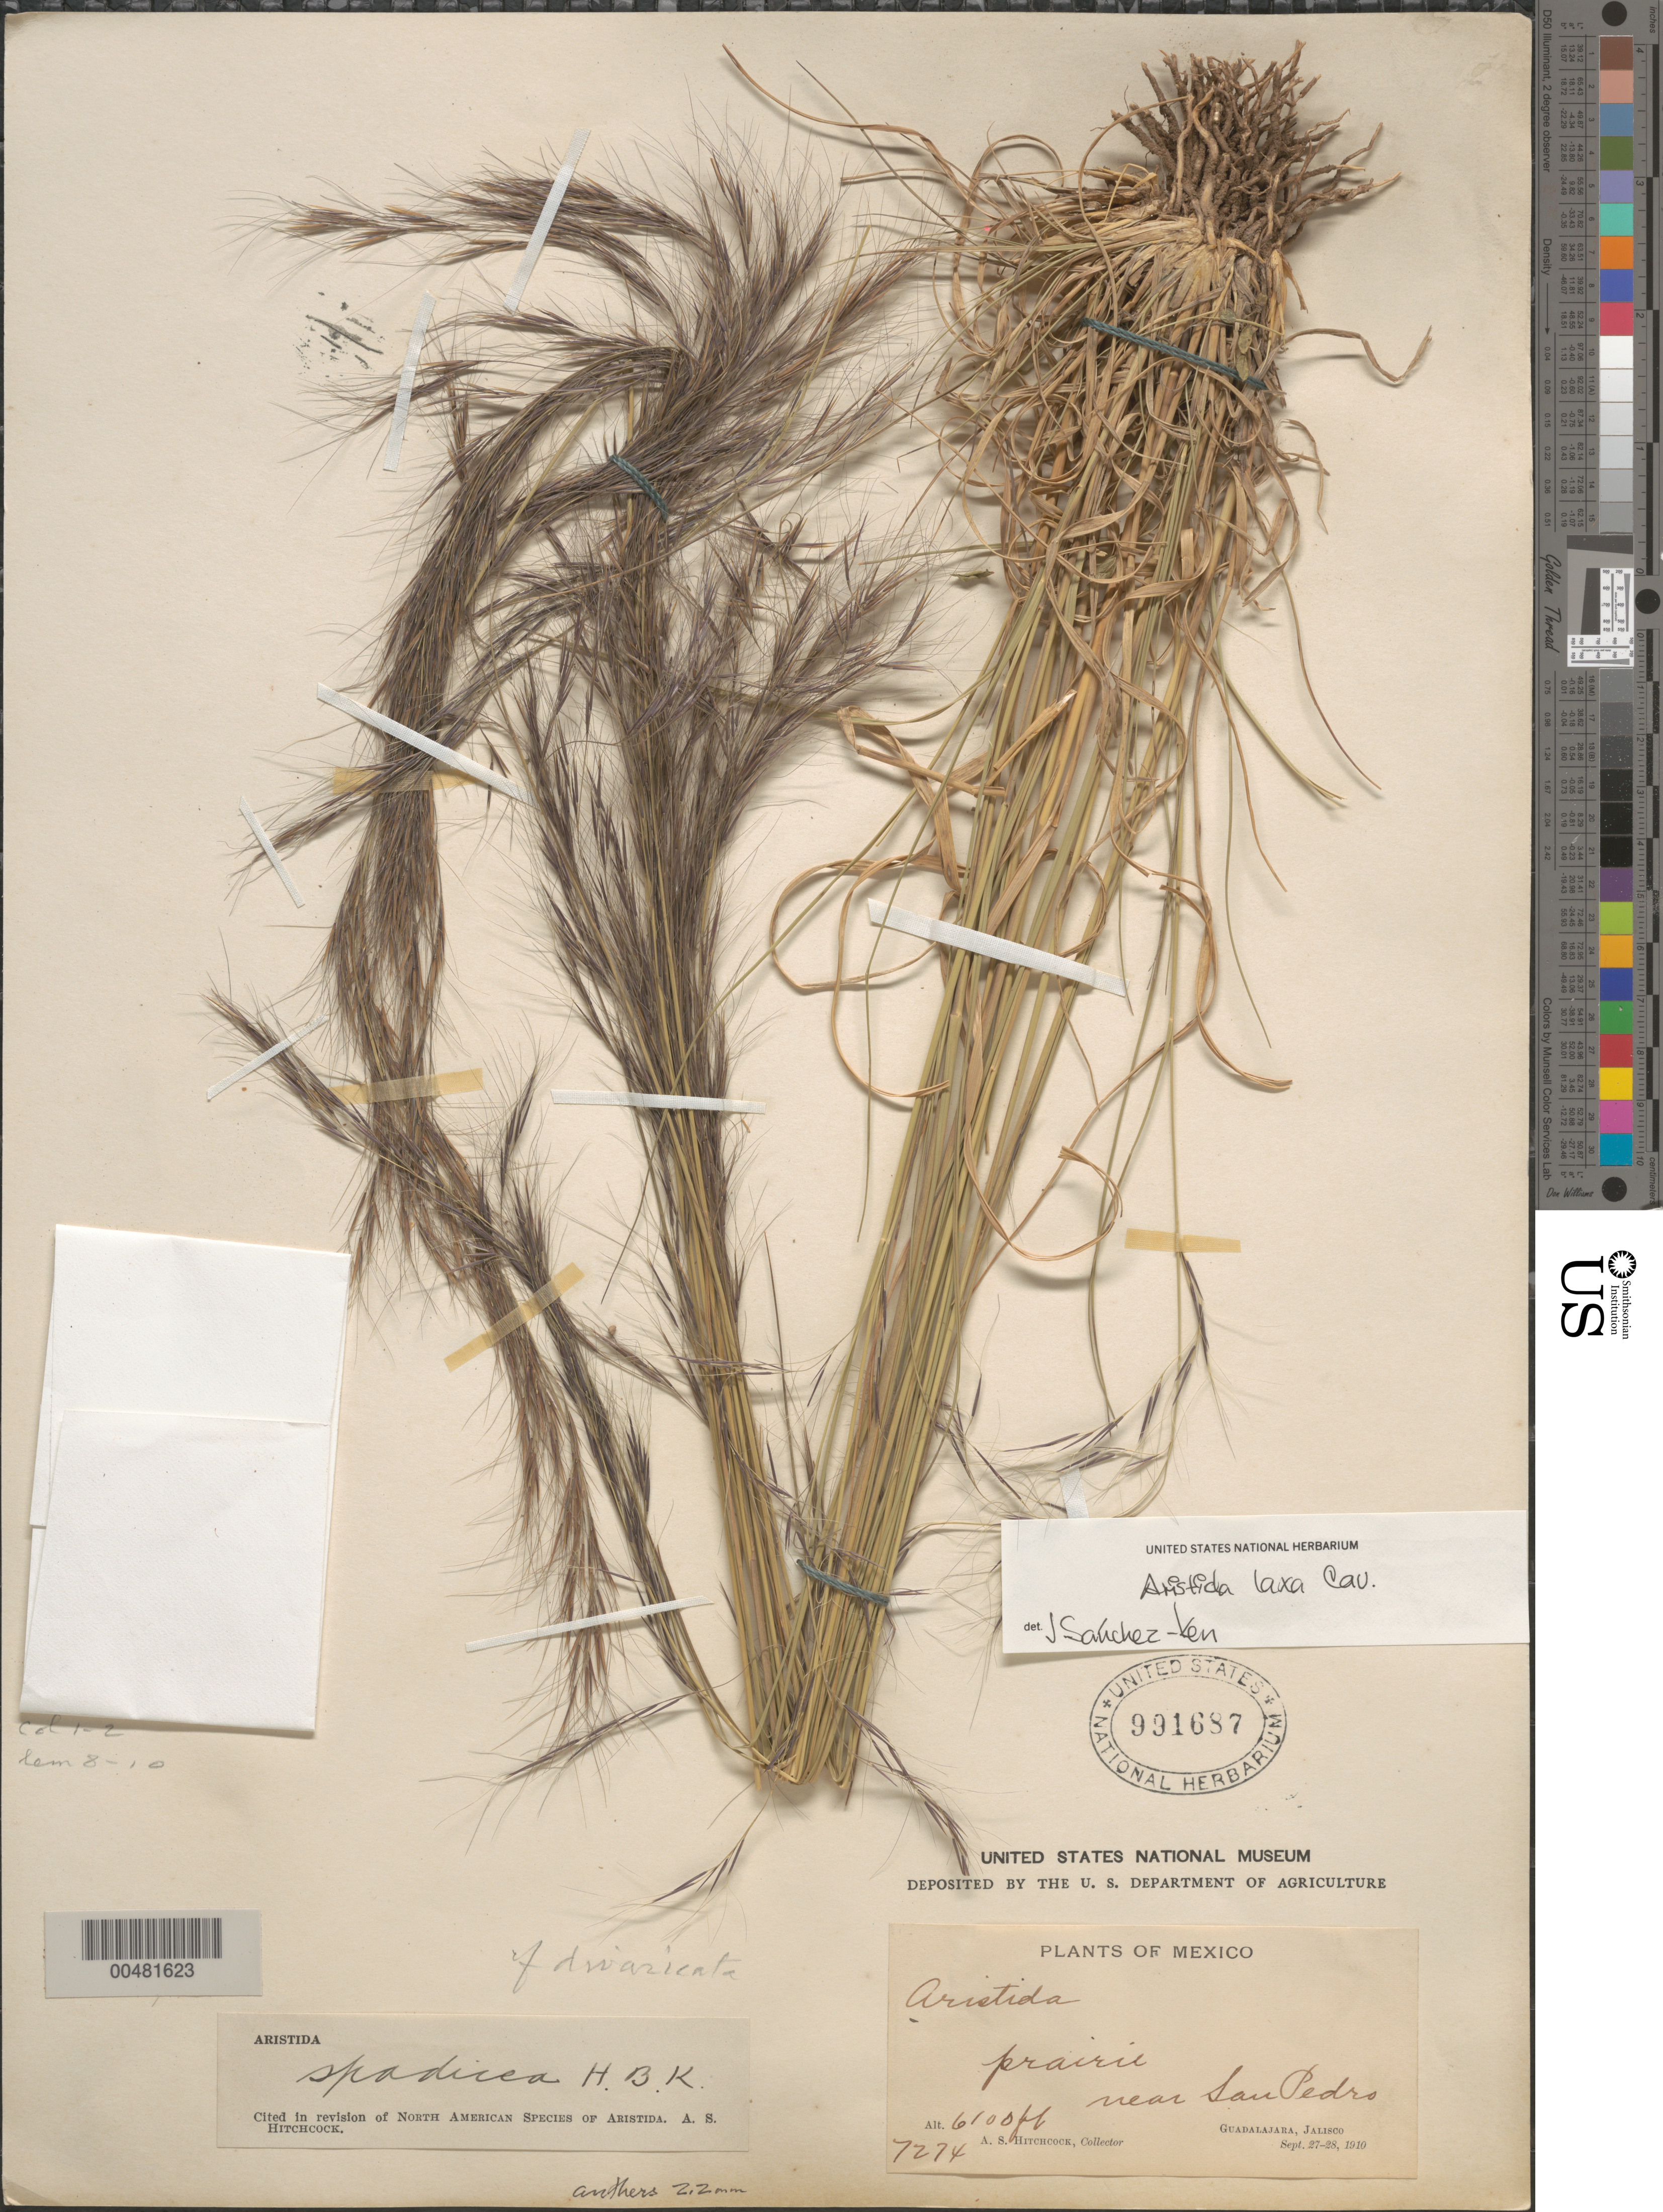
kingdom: Plantae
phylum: Tracheophyta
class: Liliopsida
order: Poales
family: Poaceae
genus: Aristida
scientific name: Aristida laxa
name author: Cav.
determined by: Sánchez-Ken, J. G.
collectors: A. S. Hitchcock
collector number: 7274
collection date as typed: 27 Sep 1910 to 28 Sep 1910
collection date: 1910-09-27/1910-09-28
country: Mexico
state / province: Jalisco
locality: Guadalajara, near San Pedro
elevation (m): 1859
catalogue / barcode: US 991687